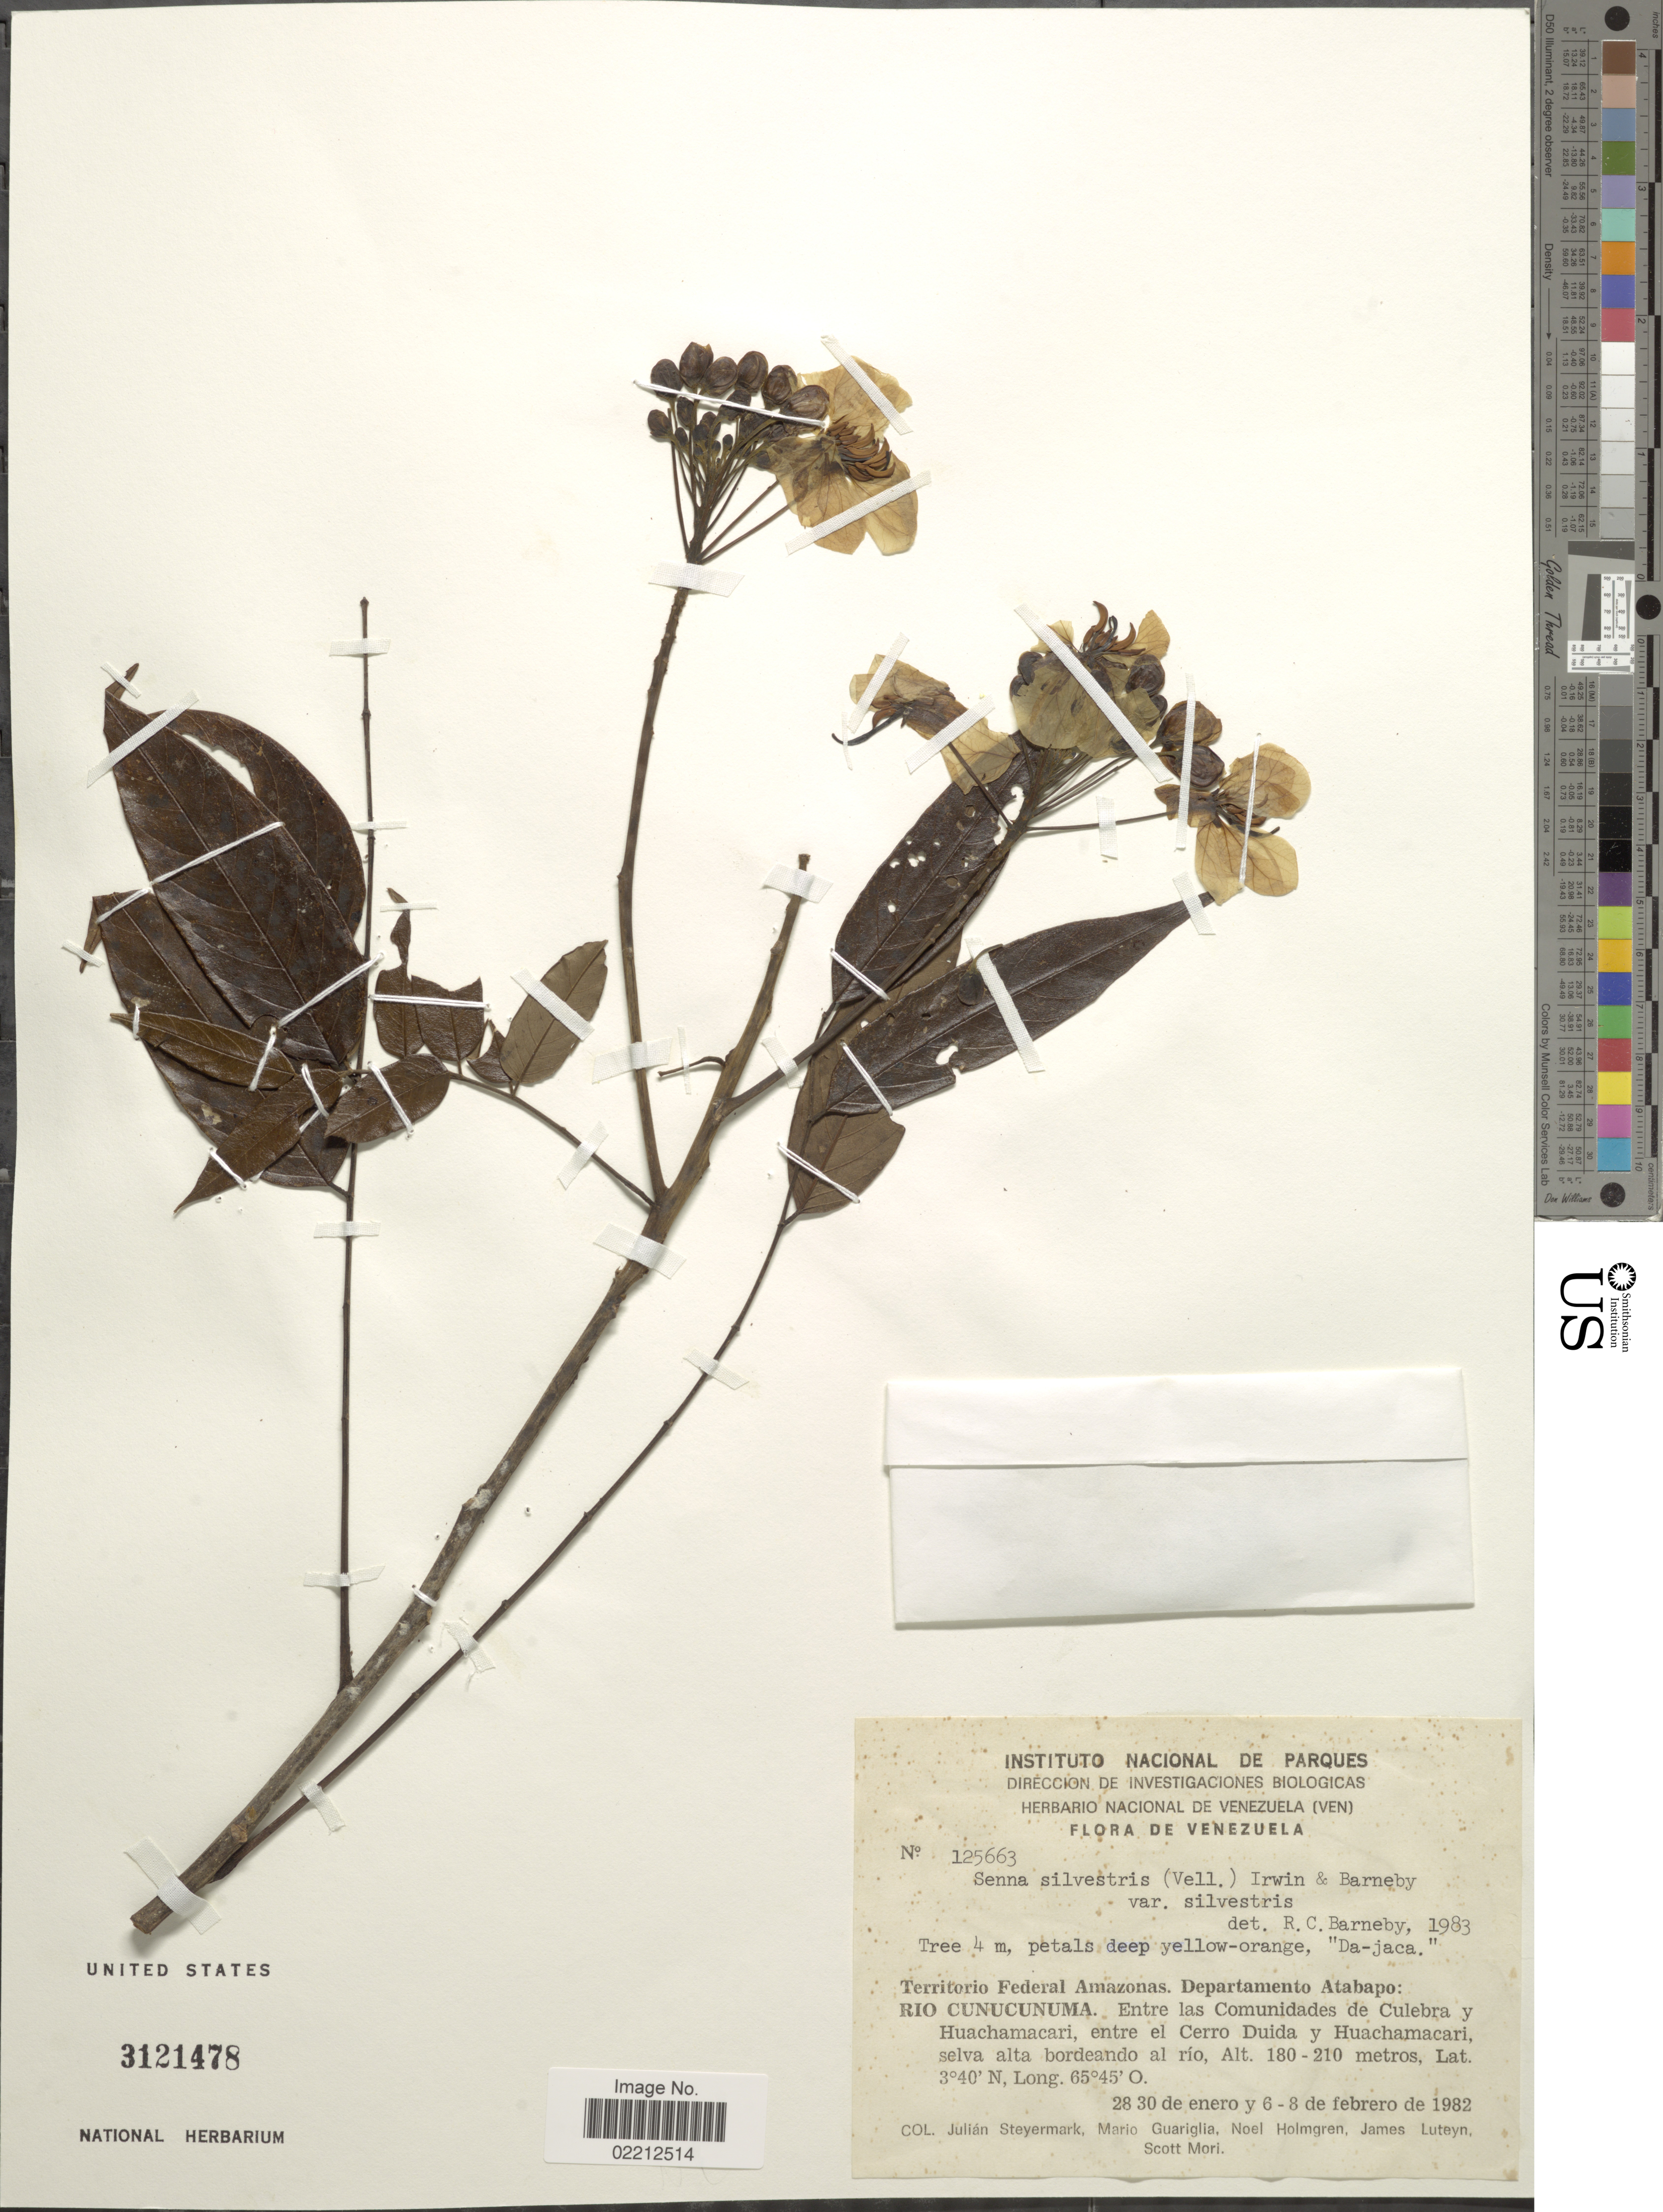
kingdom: Plantae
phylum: Tracheophyta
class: Magnoliopsida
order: Fabales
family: Fabaceae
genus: Senna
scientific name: Senna silvestris var. silvestris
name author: (Vell.) H.S. Irwin & Barneby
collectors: J. Steyermark, M. Guariglia, N. H. Holmgren, J. L. Luteyn & S. Mori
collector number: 125663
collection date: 1982-01-28/1982-02-08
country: Venezuela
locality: Terrotorio Federal Amazonas , Departamento Atabapo: Rio Cunucunuma. Entre las Comunidades de Culebra y Huachamacari, entre el Cerro Duida y Huachamacari, selva alta bordeando al rio .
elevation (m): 180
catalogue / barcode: US 3121478